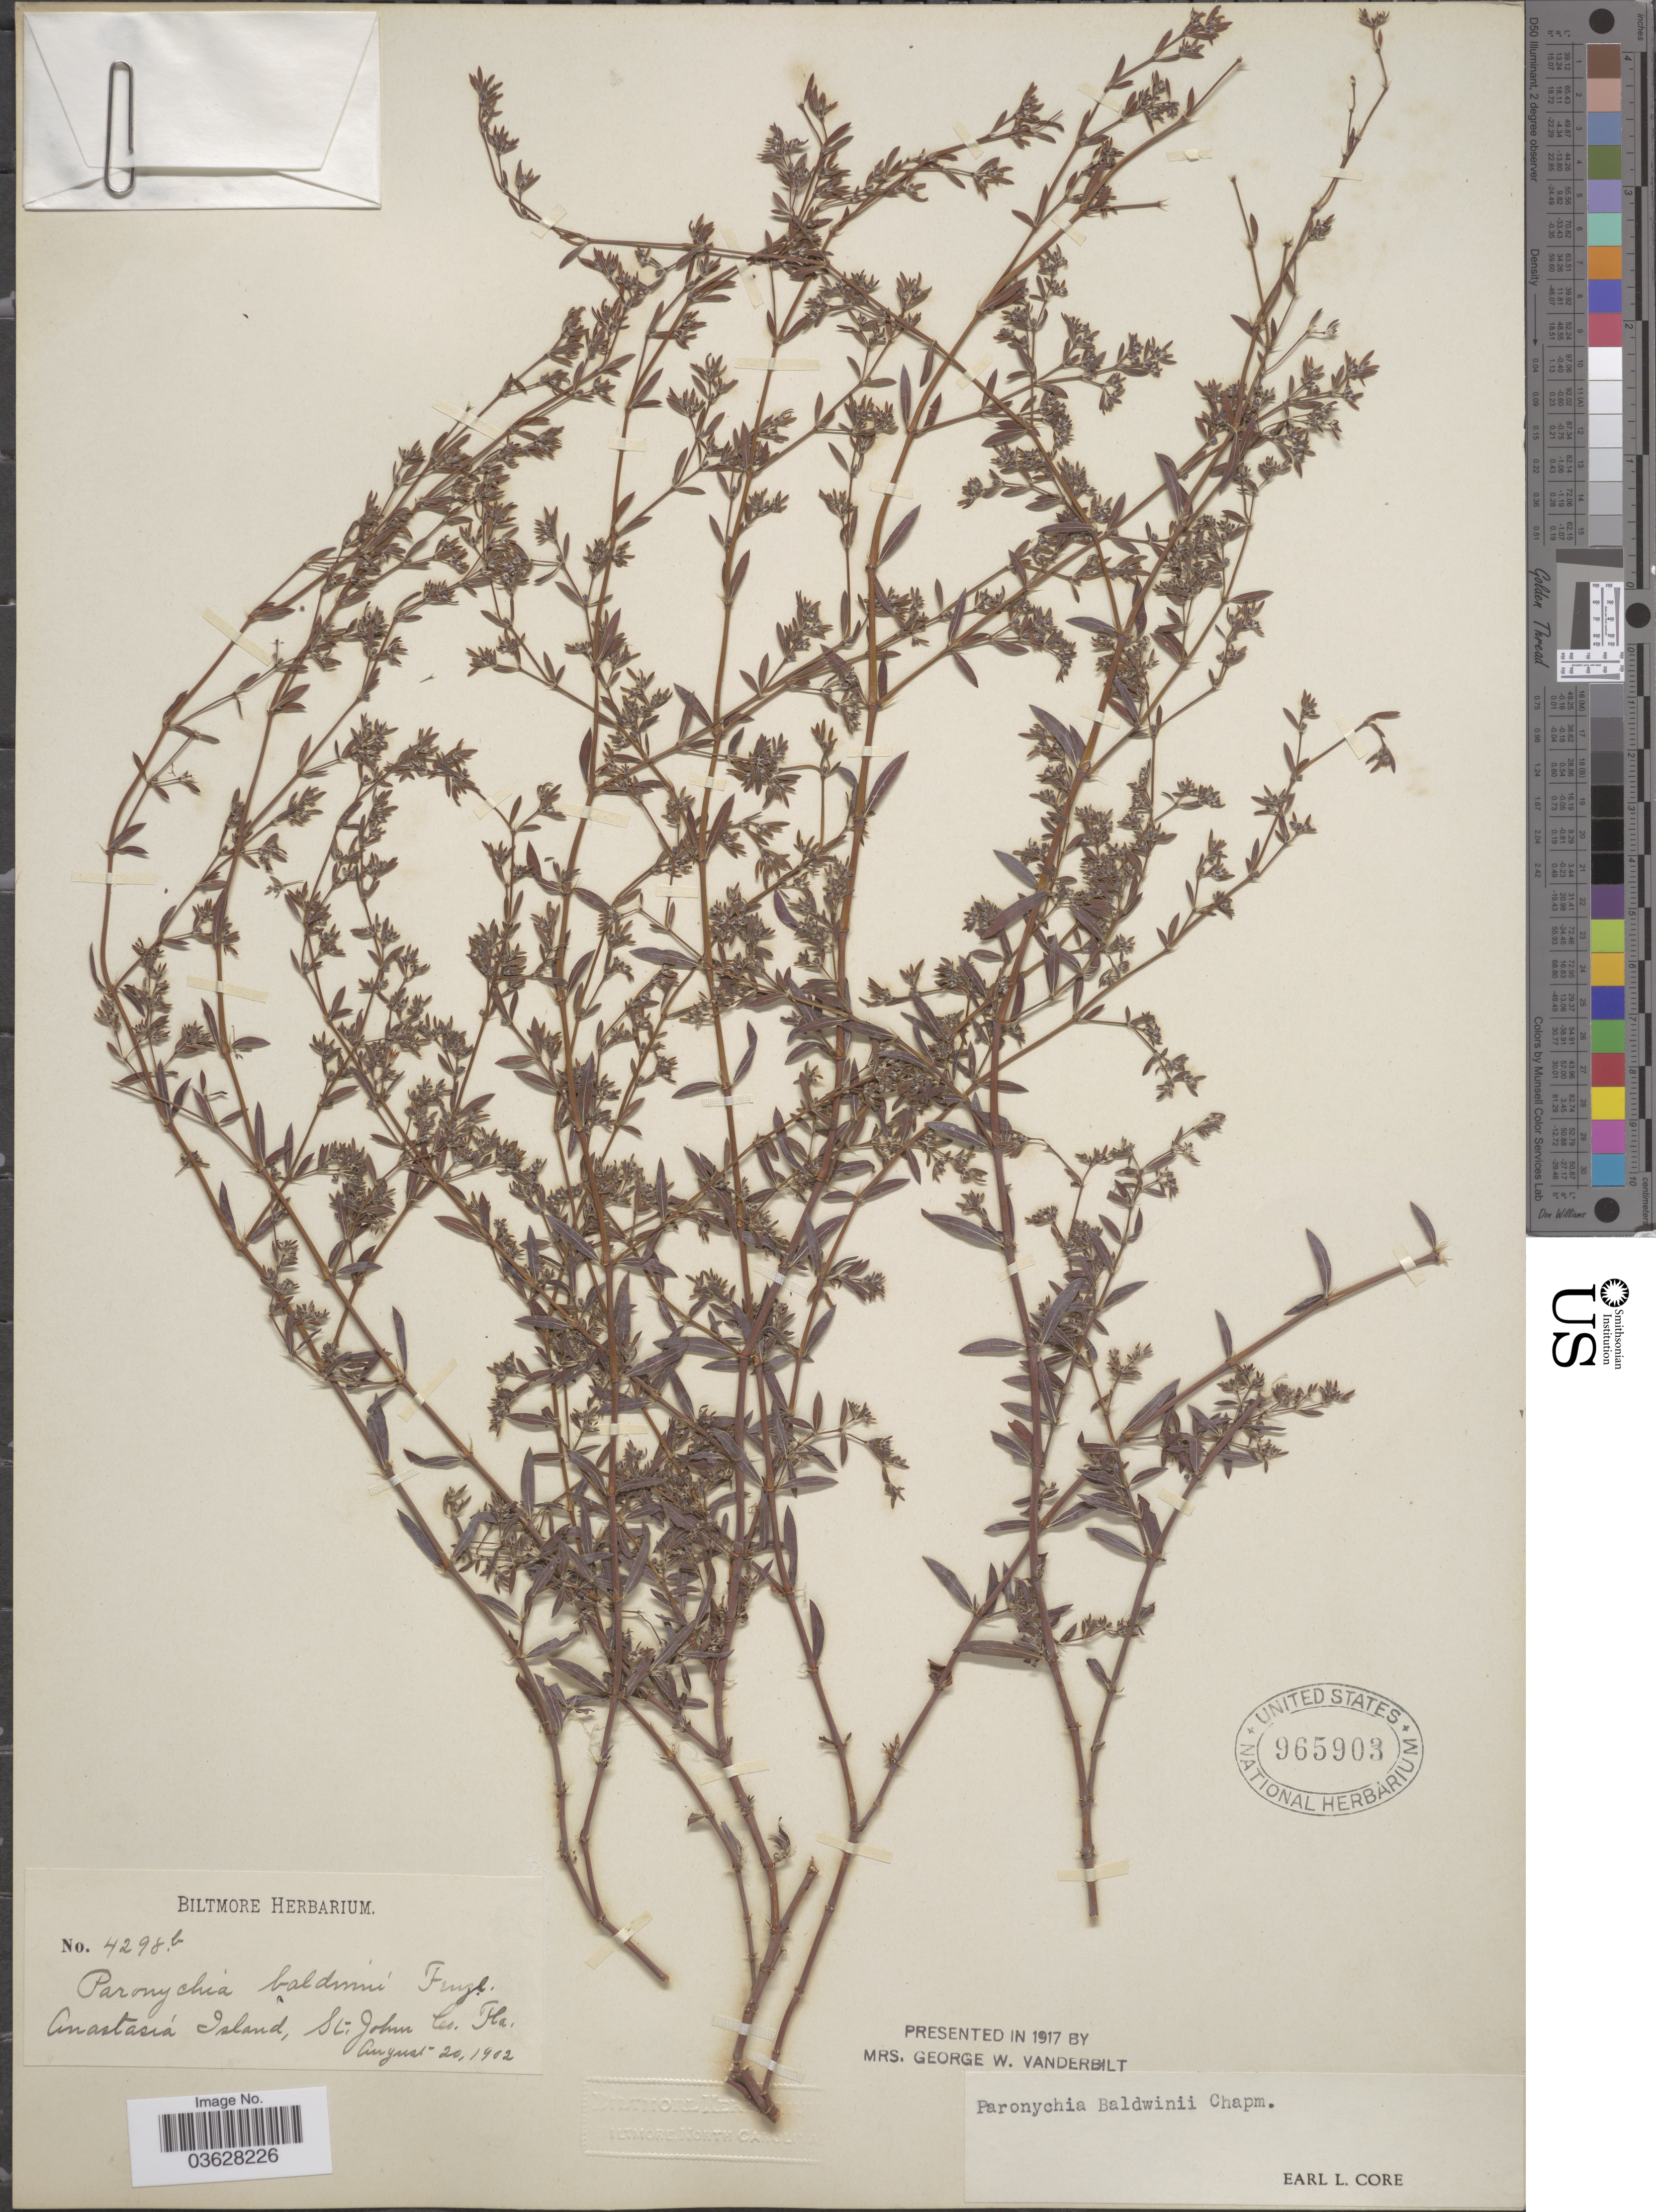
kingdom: Plantae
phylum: Tracheophyta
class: Magnoliopsida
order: Caryophyllales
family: Caryophyllaceae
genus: Paronychia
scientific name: Paronychia baldwinii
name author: (A. Gray & Torr.) Fenzl ex Walp.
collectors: ex herb. Biltmore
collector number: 4298b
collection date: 1902-08-20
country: United States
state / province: Florida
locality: Anastasia Island, St. John Co.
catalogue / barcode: US 965903